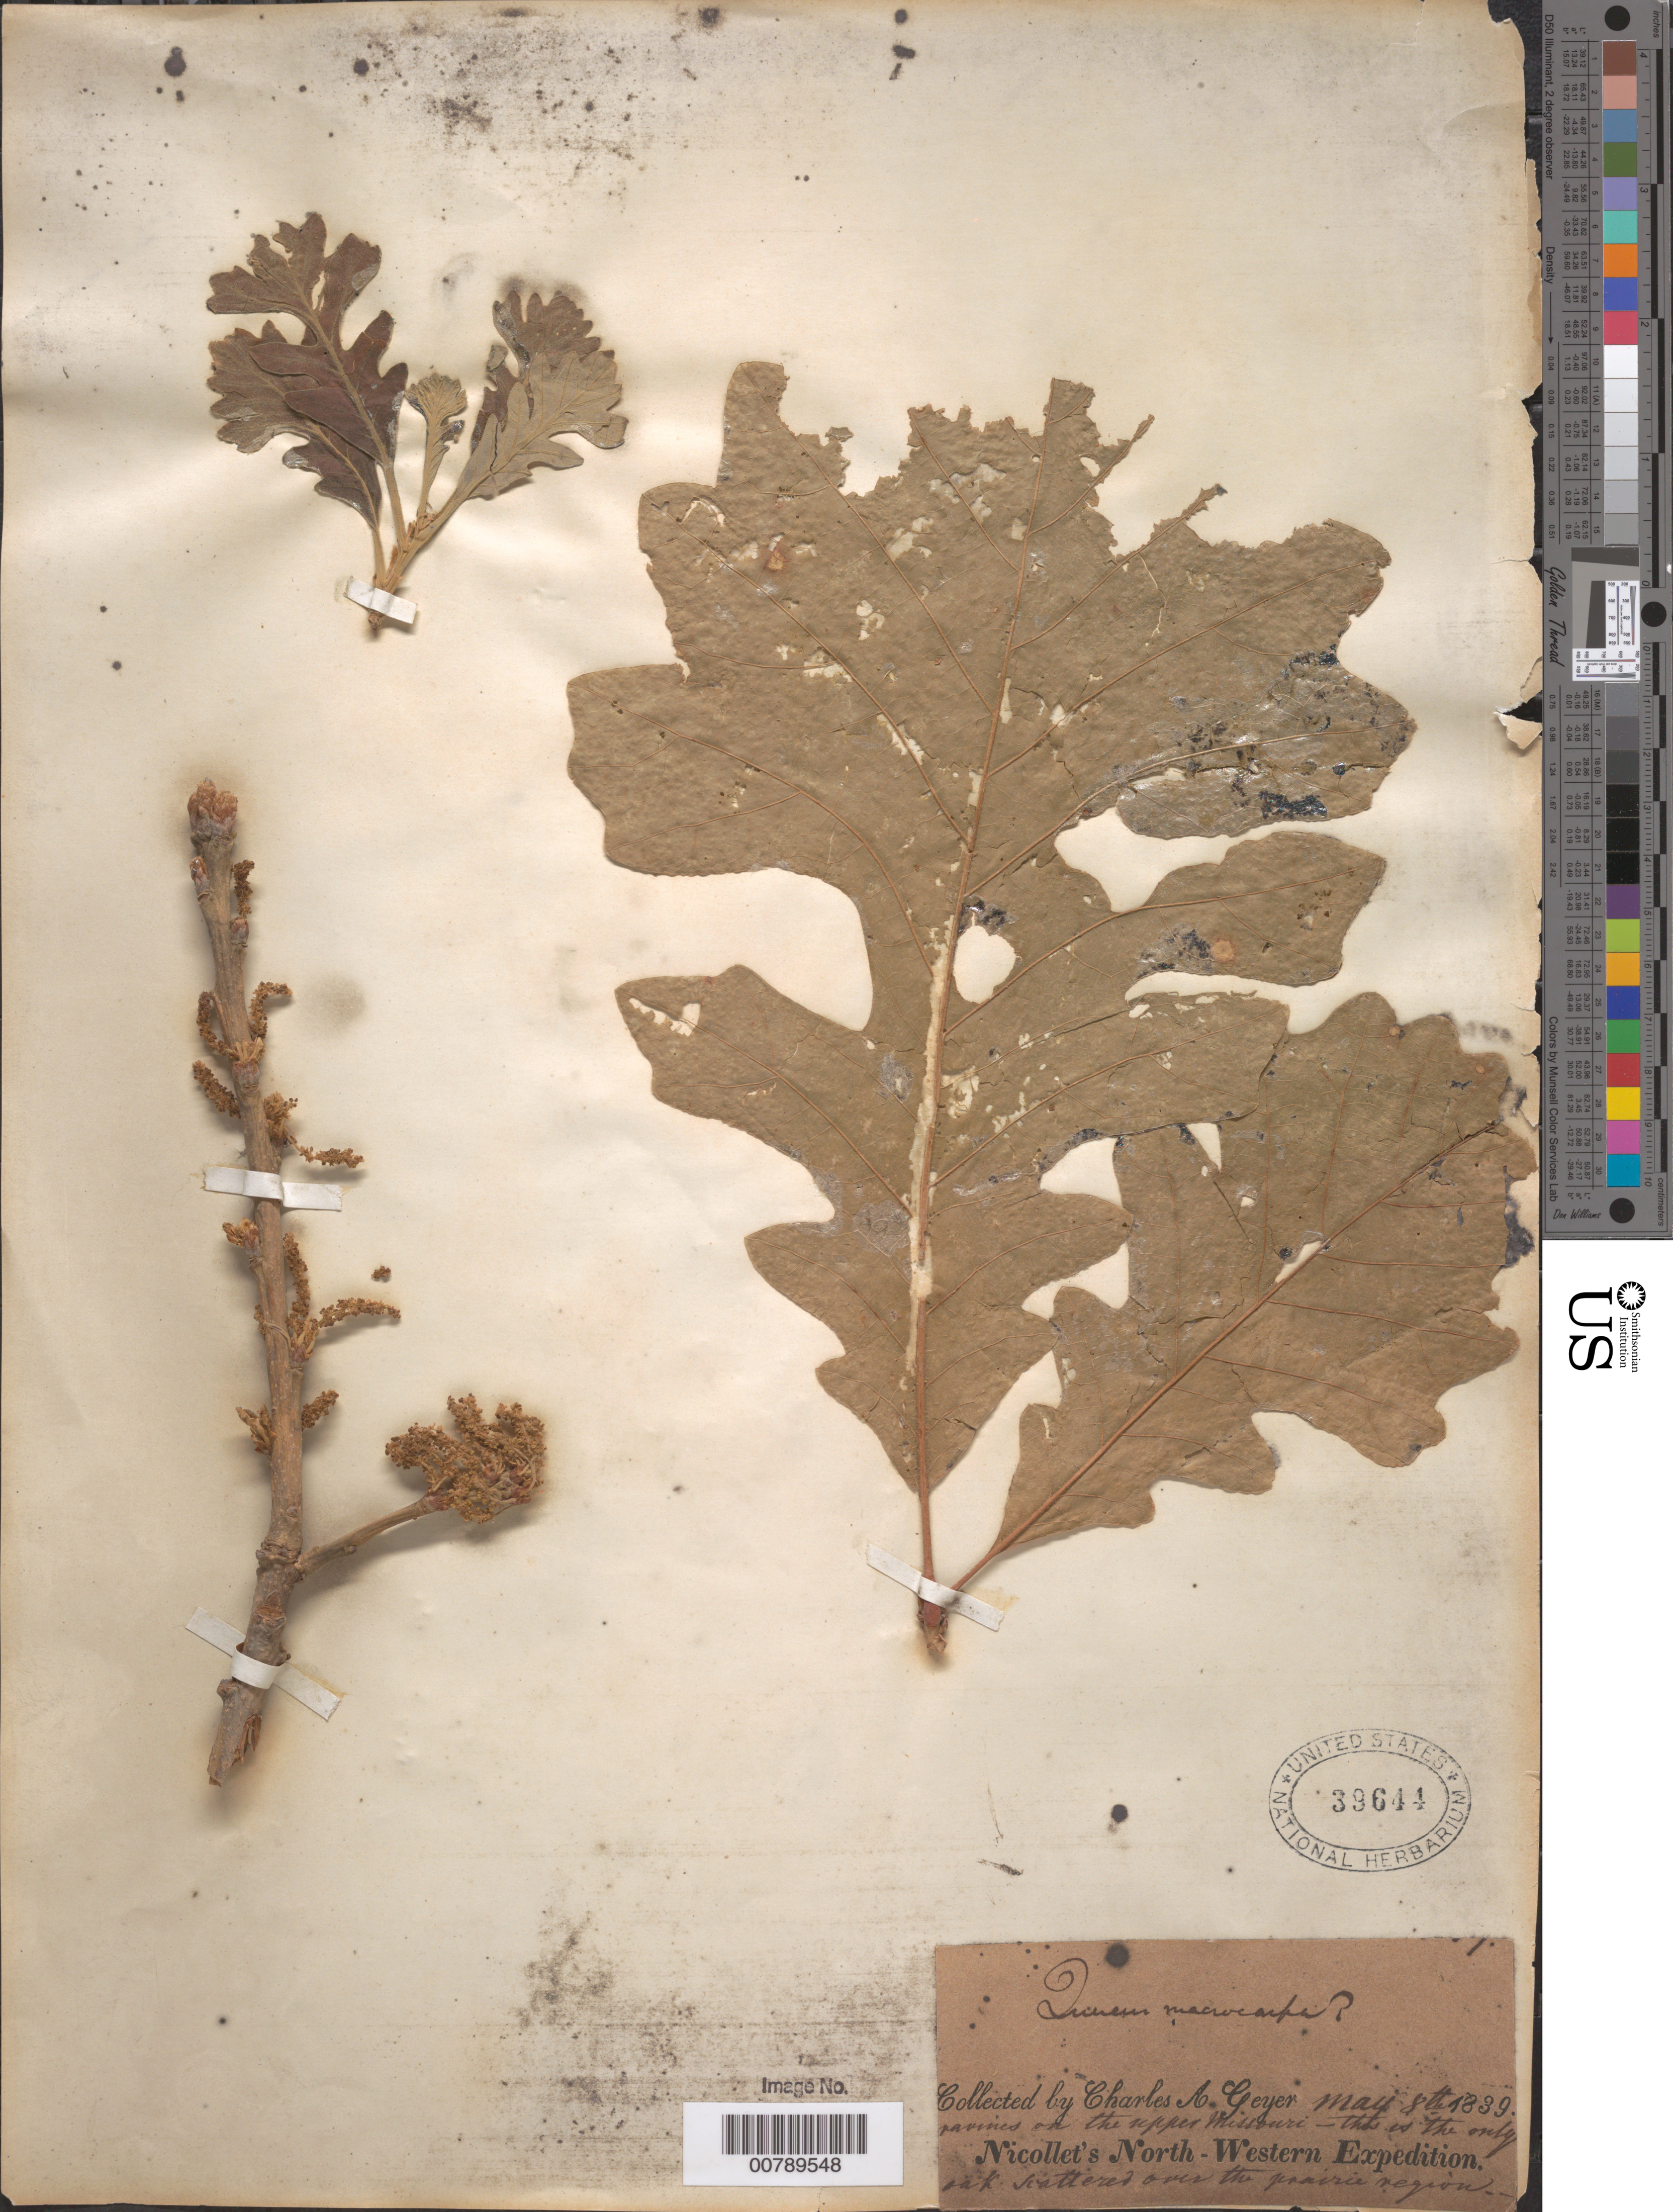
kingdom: Plantae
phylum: Tracheophyta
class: Magnoliopsida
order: Fagales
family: Fagaceae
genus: Quercus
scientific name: Quercus macrocarpa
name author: Michx.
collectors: C. A. Geyer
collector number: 1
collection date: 1839-05-08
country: United States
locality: Ravines on the upper Missouri. North-Western.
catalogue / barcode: US 39644